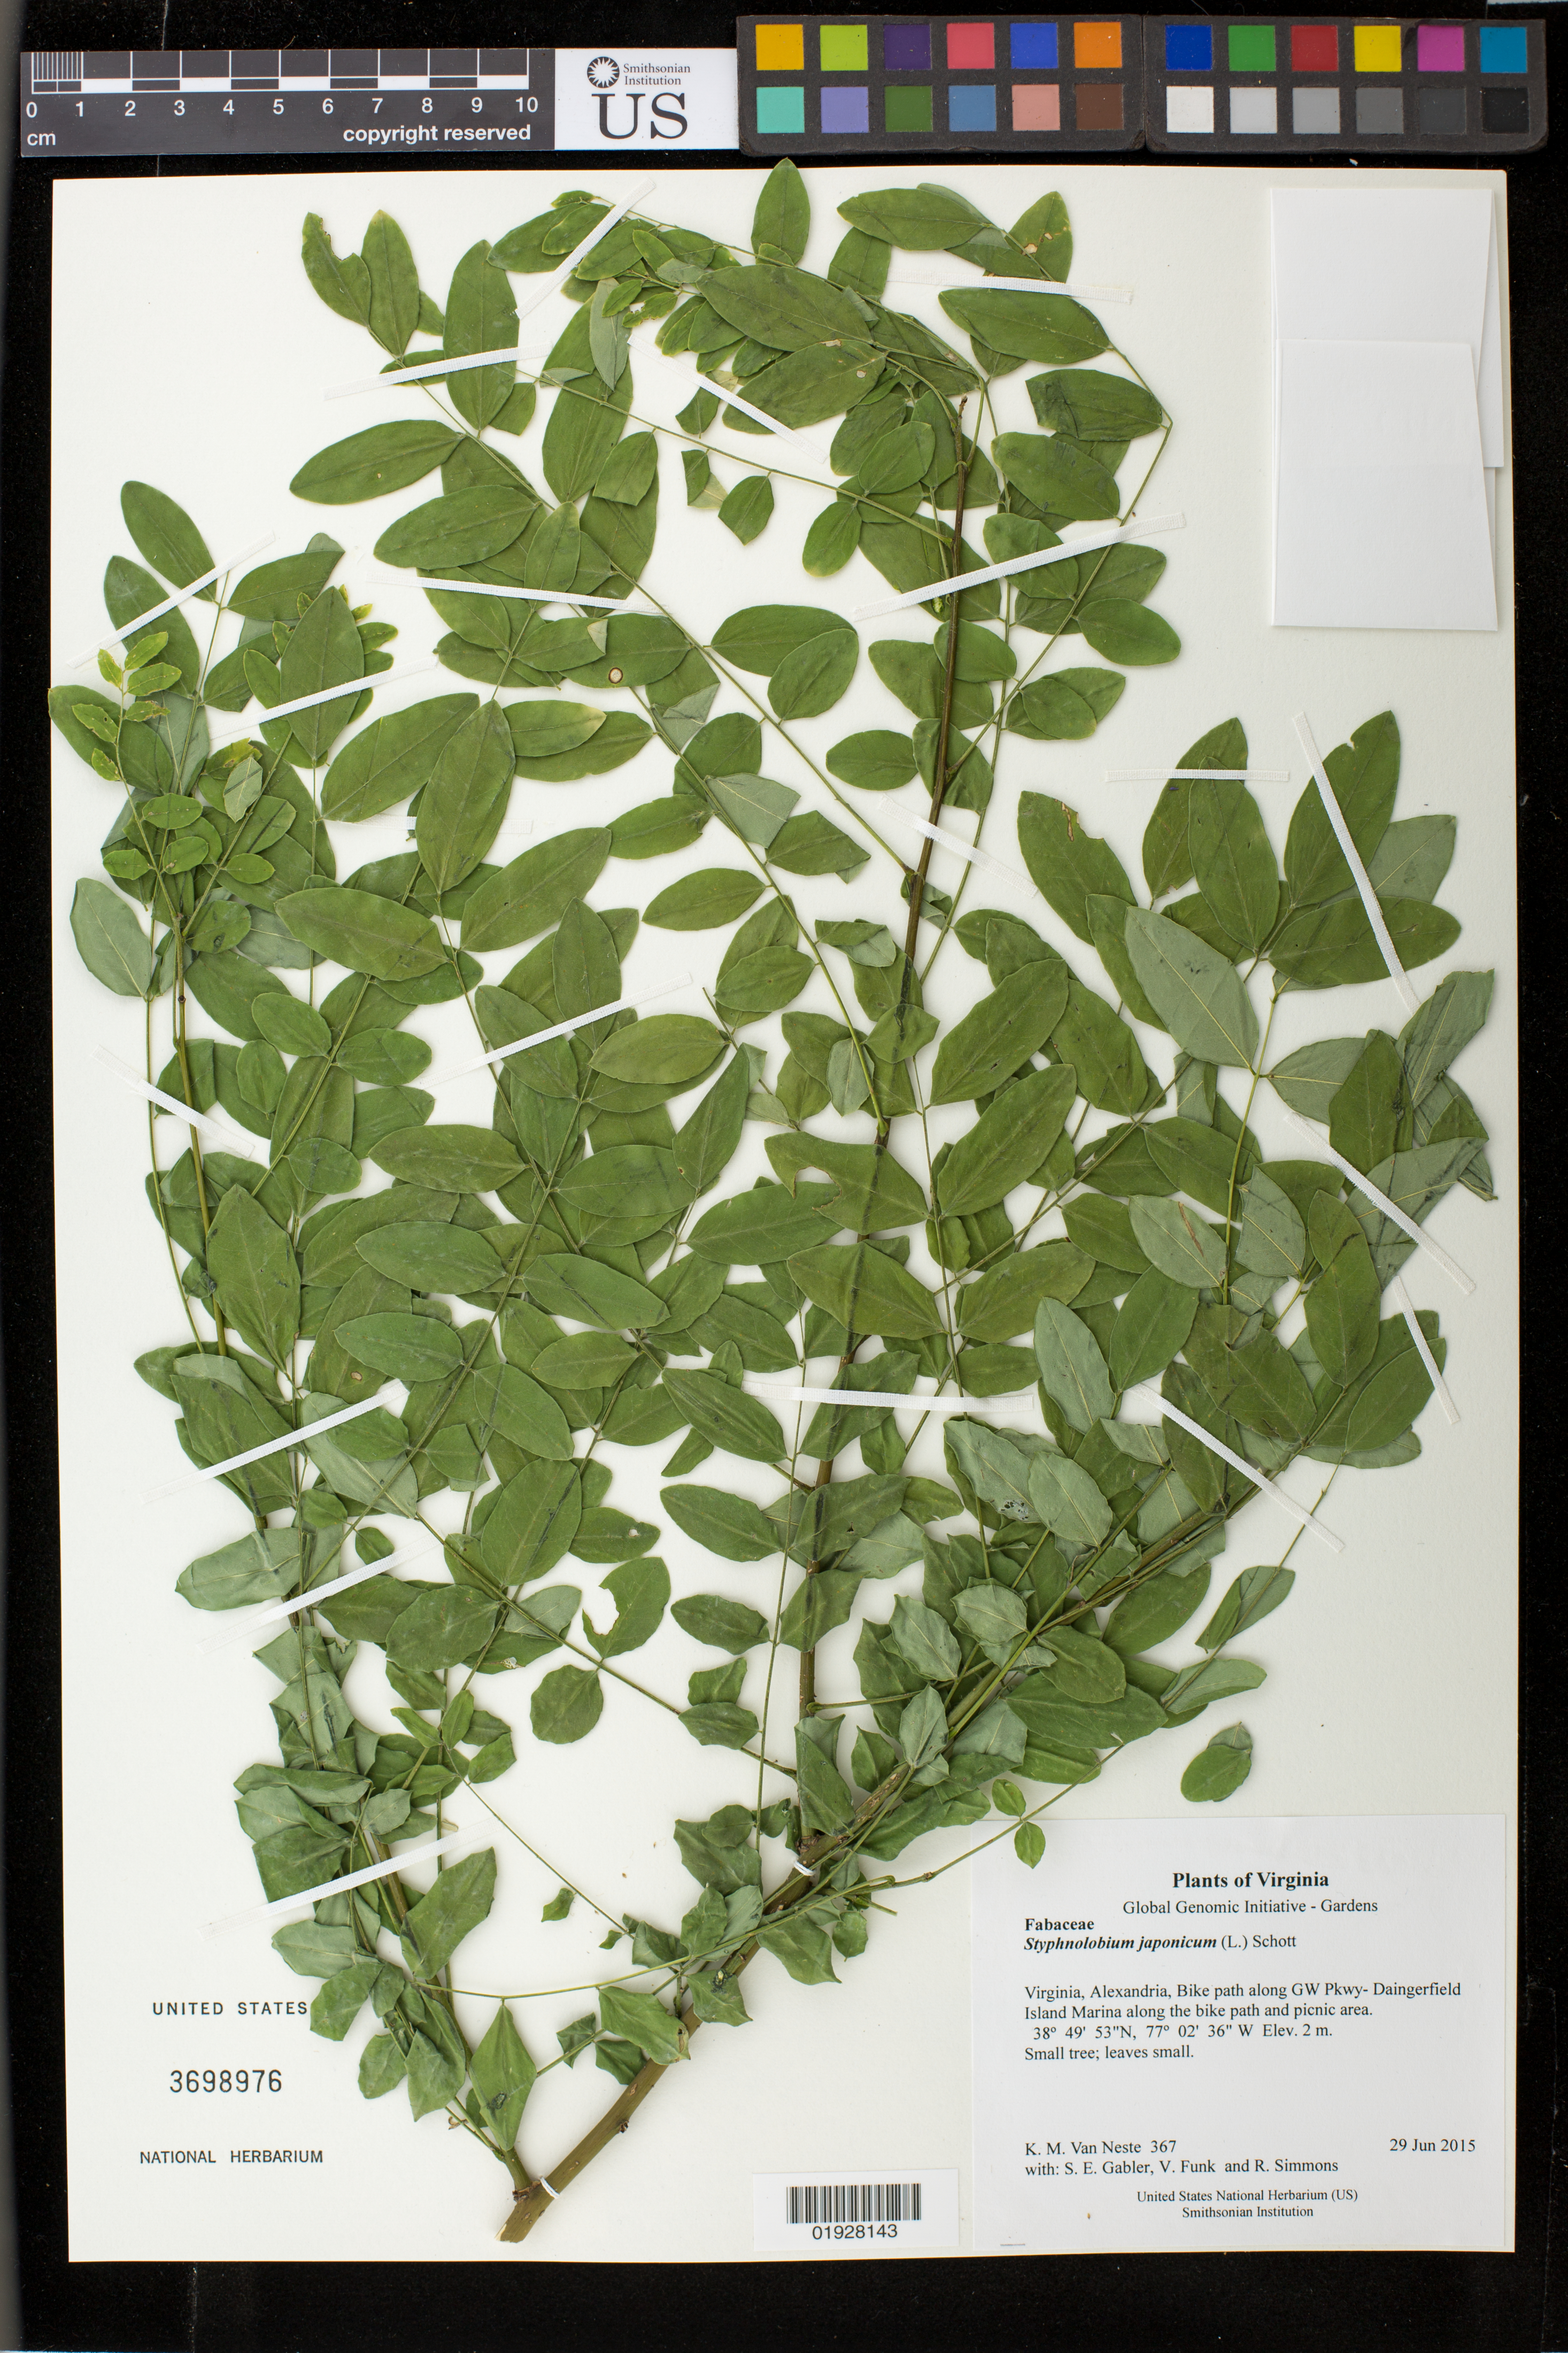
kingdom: Plantae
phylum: Tracheophyta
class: Magnoliopsida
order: Fabales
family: Fabaceae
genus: Styphnolobium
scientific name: Styphnolobium japonicum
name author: (L.) Schott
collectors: K. M. Van Neste, S. E. Gabler, V. Funk & R. Simmons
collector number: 367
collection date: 2015-06-29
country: United States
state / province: Virginia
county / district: City of Alexandria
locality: Bike path along GW Pkwy- Dangerfield Island Marina along the bike path and picnic area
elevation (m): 2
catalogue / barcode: US 3698976